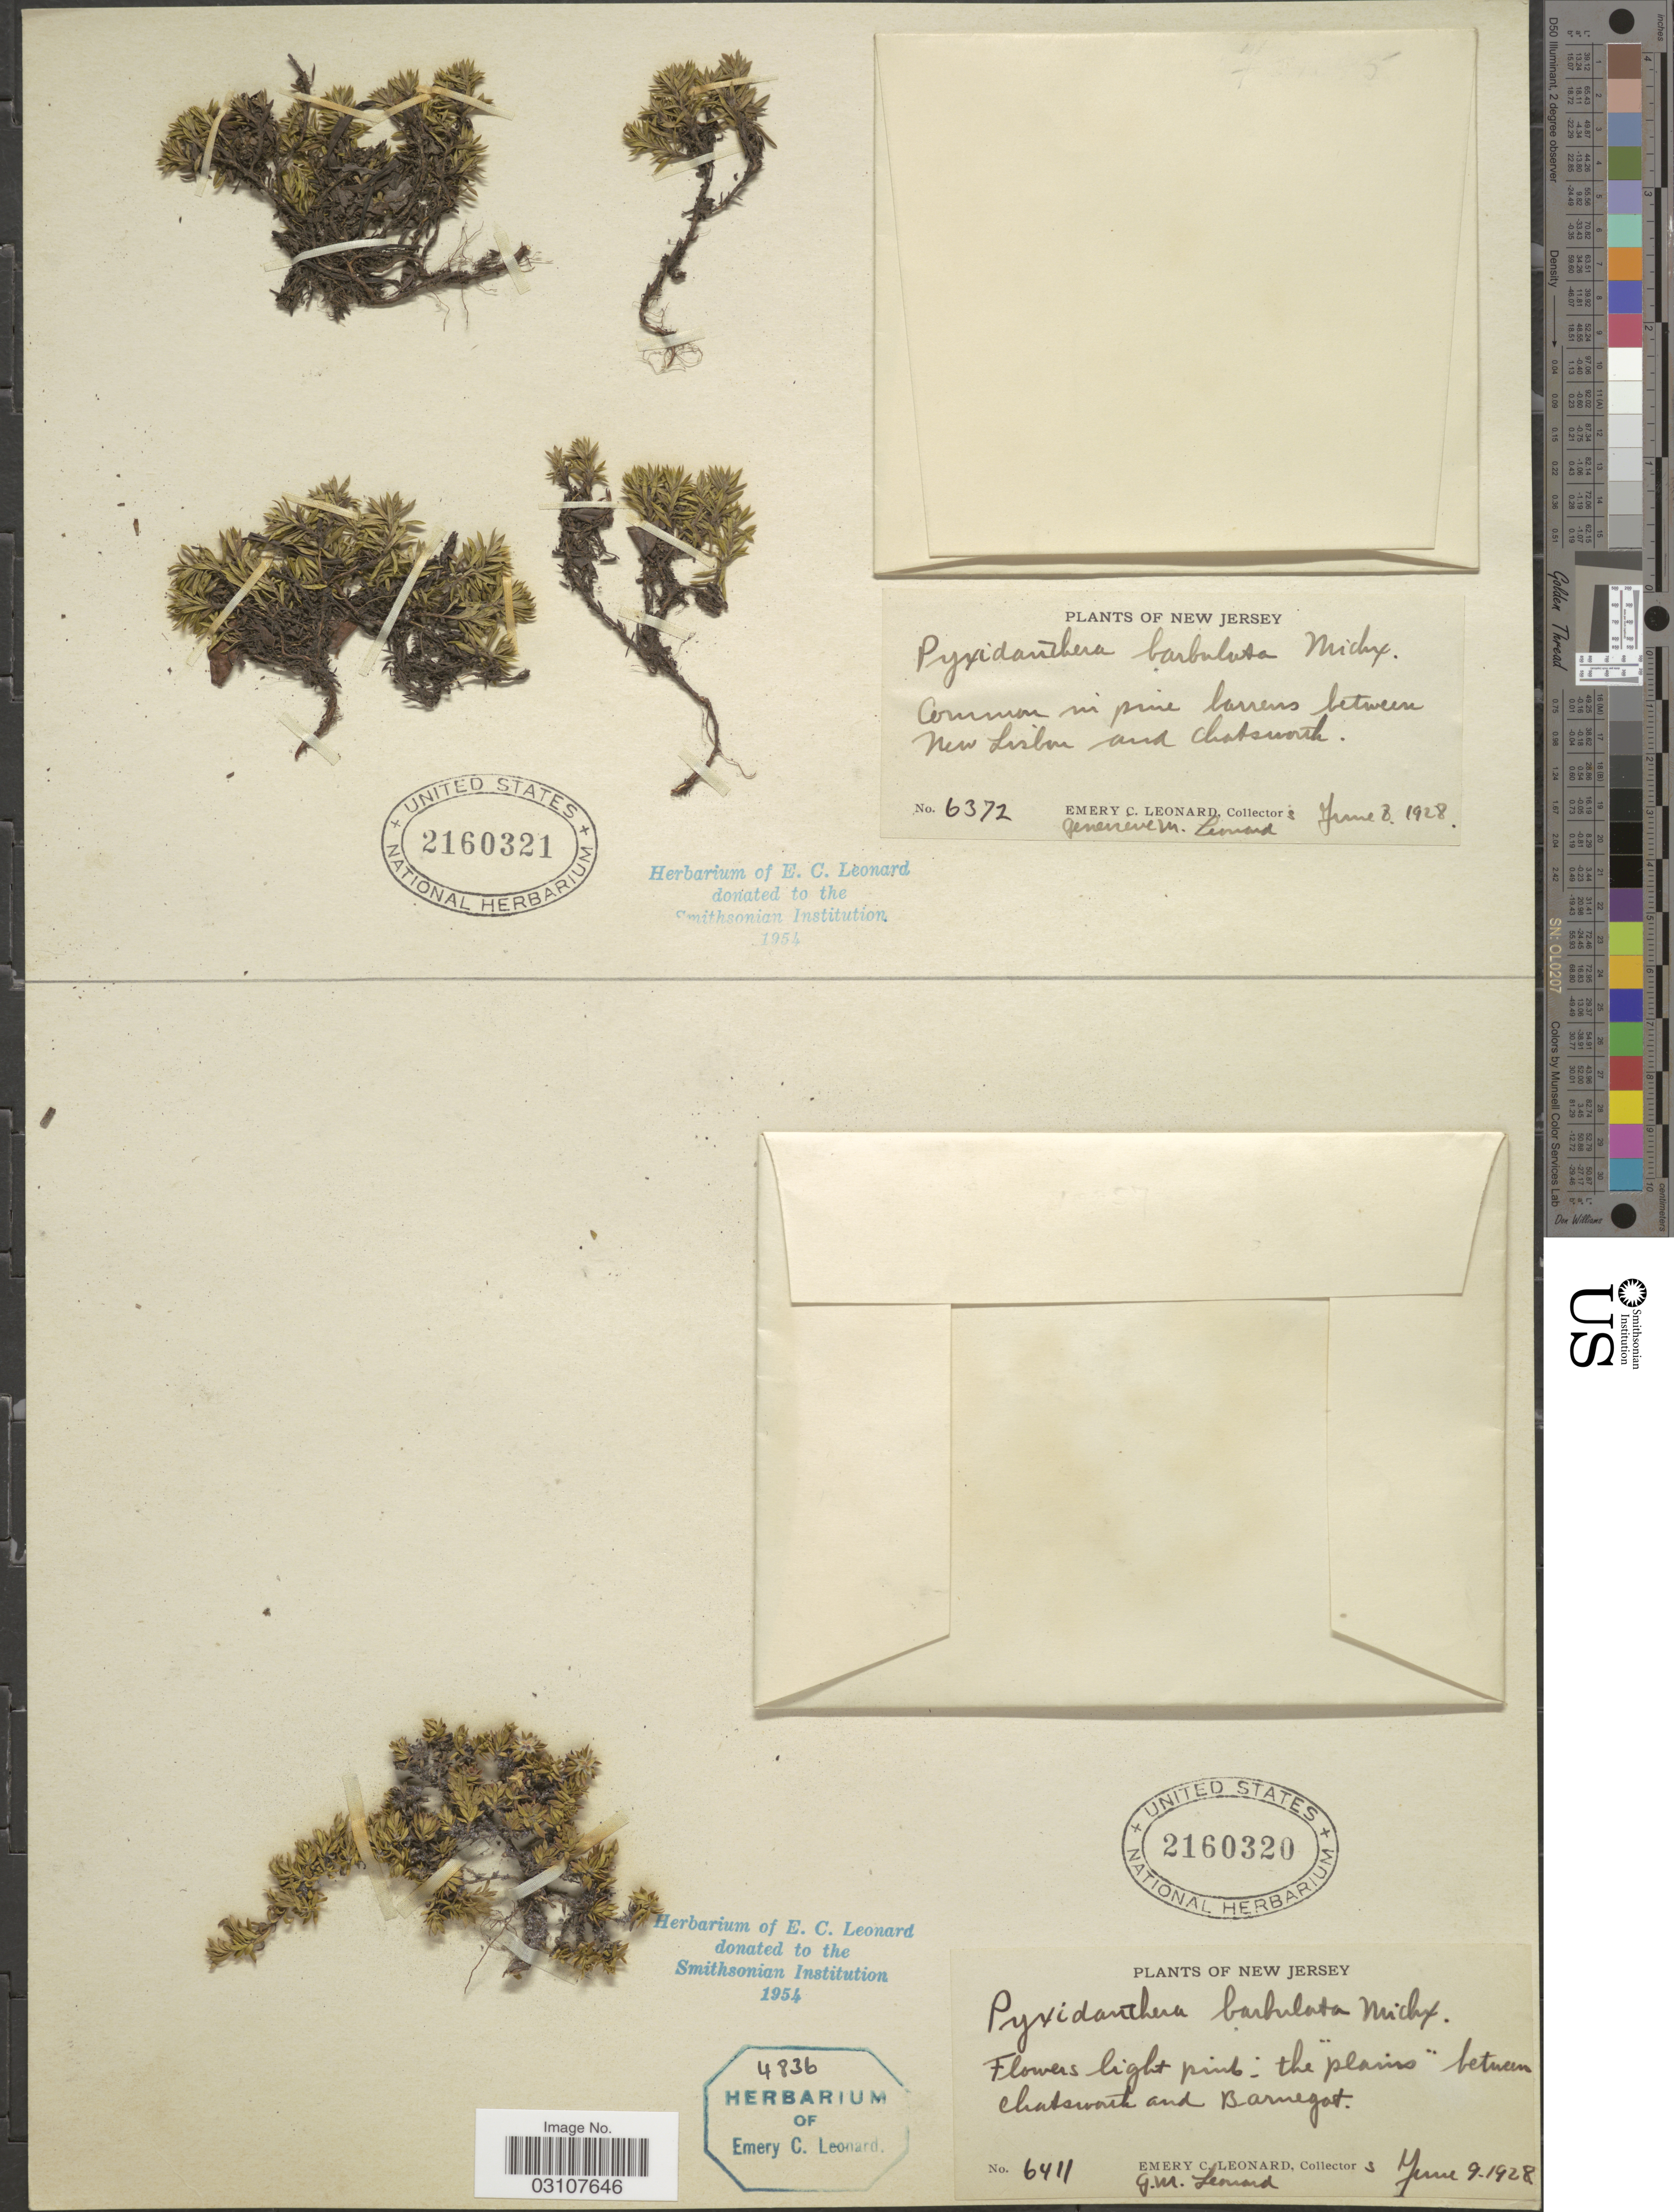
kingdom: Plantae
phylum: Tracheophyta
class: Magnoliopsida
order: Ericales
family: Diapensiaceae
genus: Pyxidanthera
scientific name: Pyxidanthera barbulata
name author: Michx.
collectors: E. C. Leonard & G. M. Leonard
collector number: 6411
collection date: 1928-06-09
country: United States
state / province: New Jersey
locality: The "plains" between Chatsworth and Barnegat.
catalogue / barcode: US 2160320